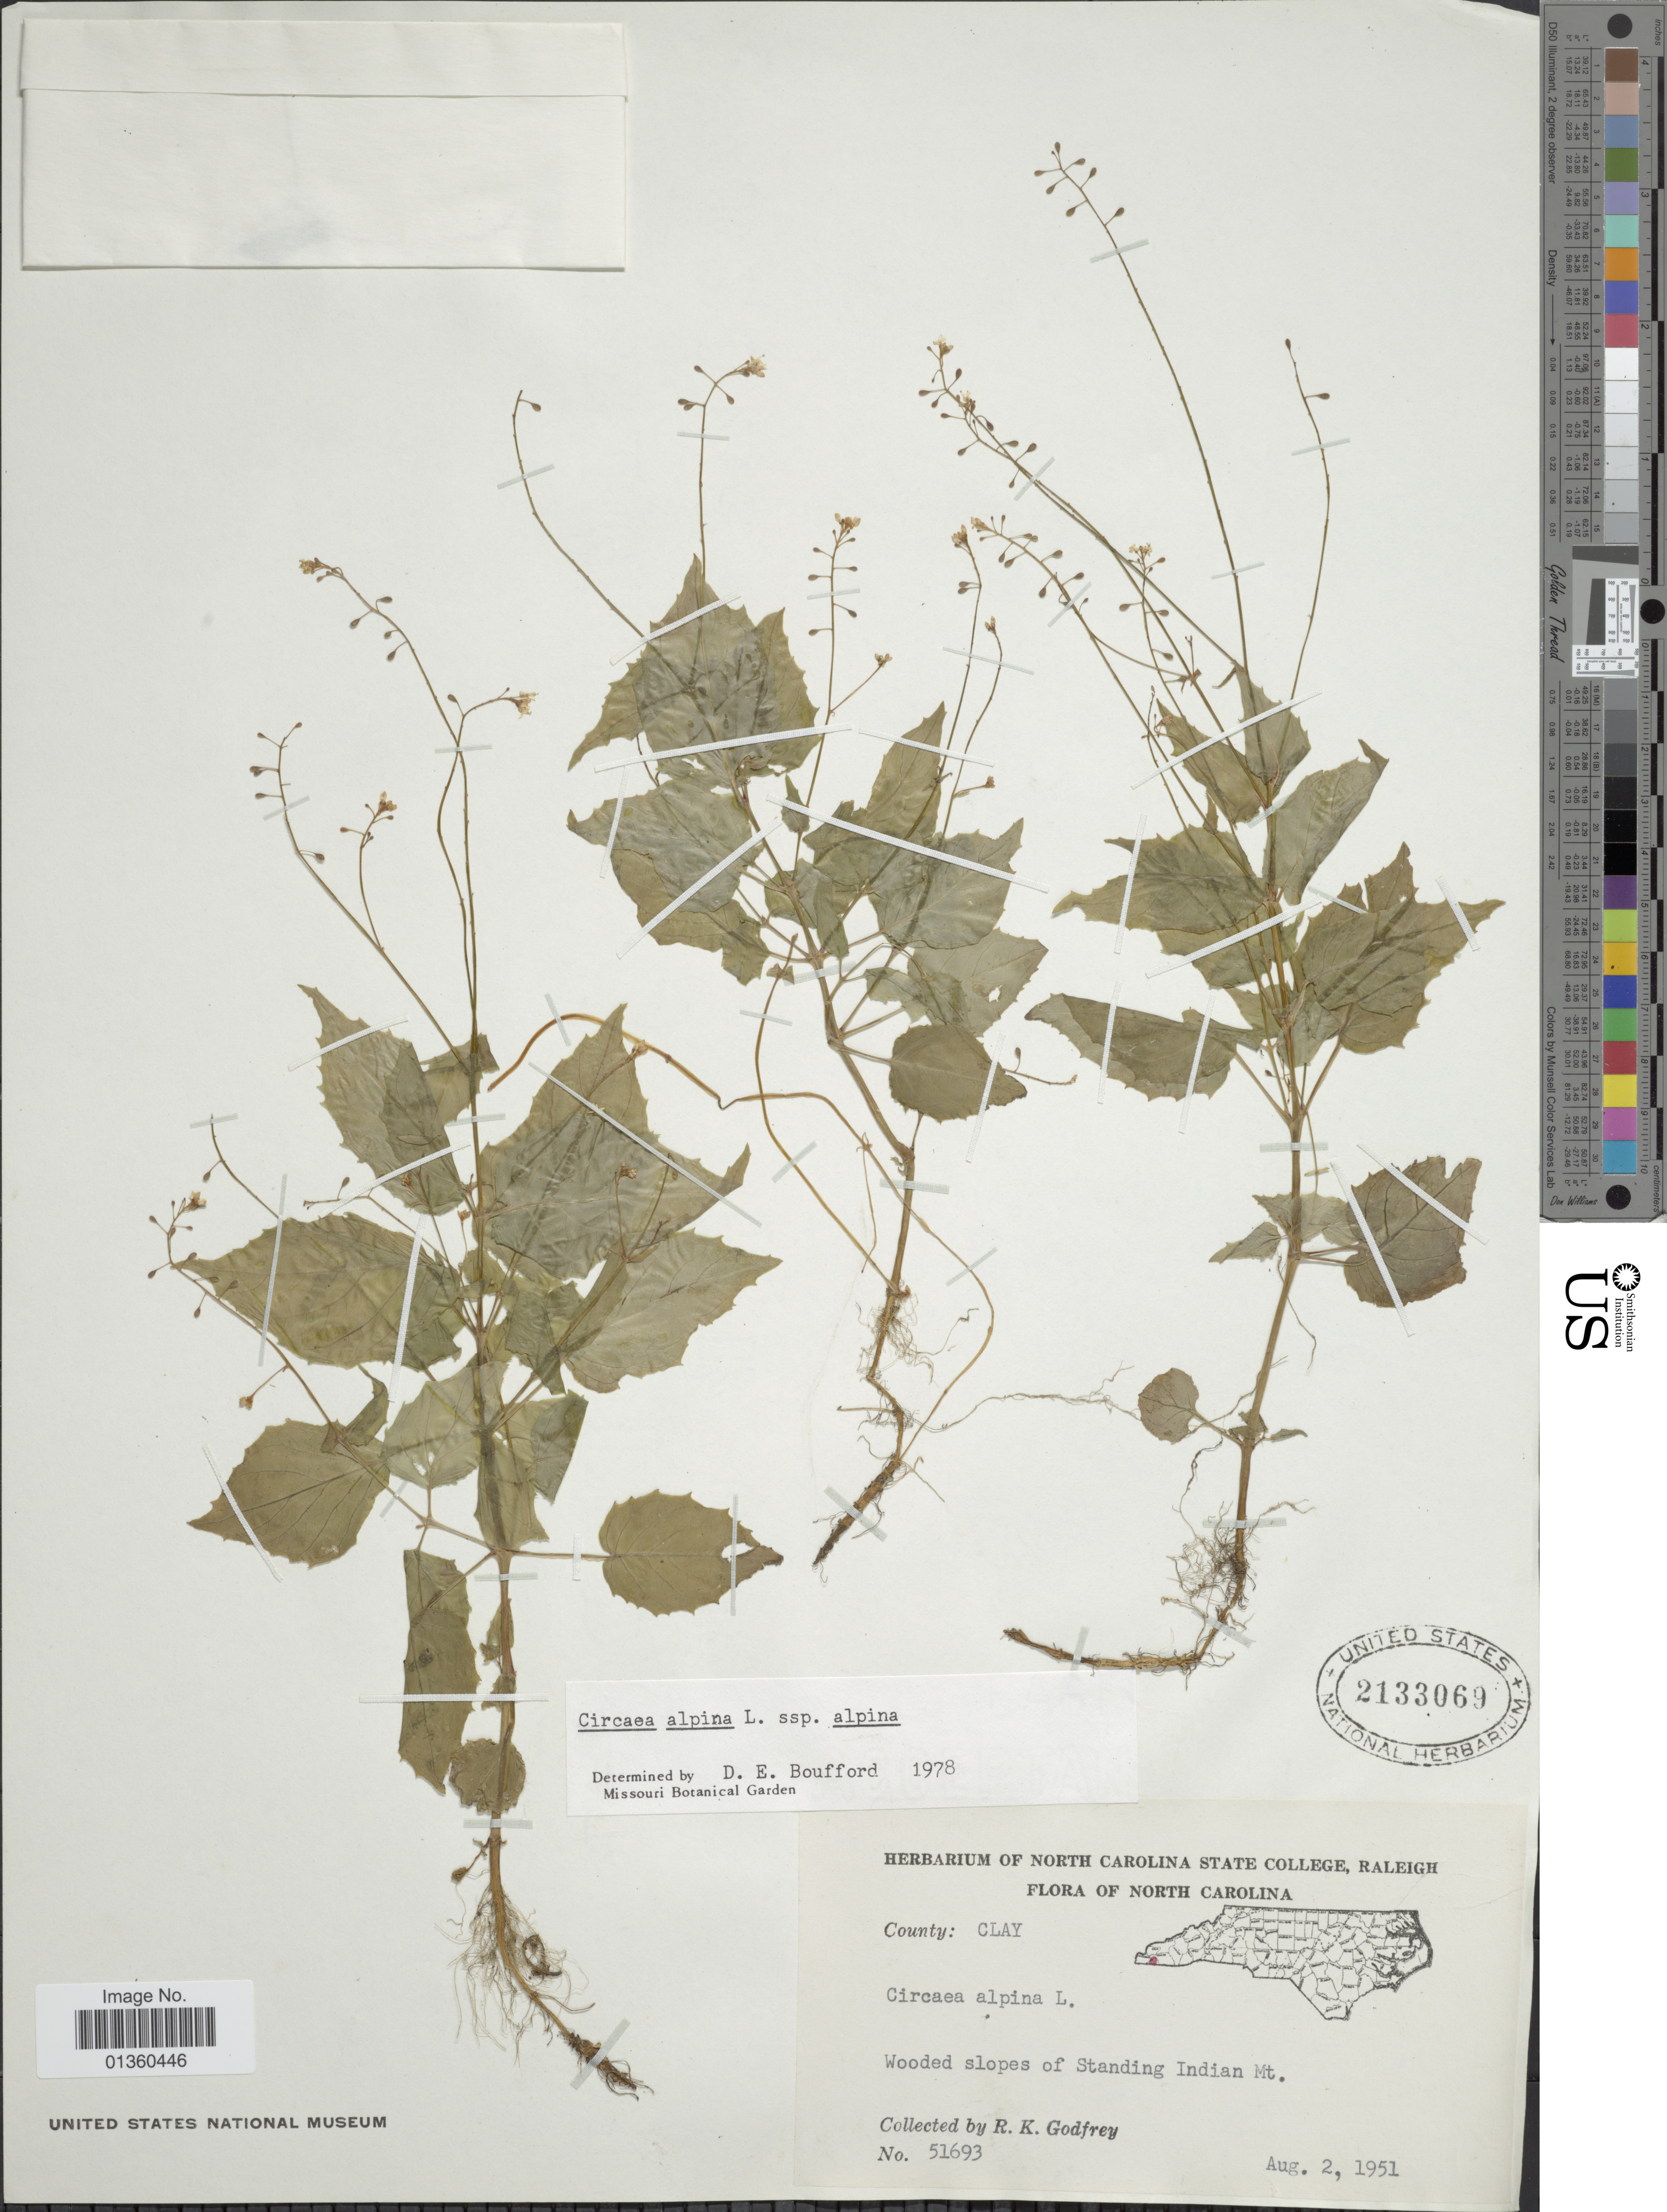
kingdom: Plantae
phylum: Tracheophyta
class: Magnoliopsida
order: Myrtales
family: Onagraceae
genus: Circaea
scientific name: Circaea alpina subsp. alpina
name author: L.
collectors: R. K. Godfrey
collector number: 51693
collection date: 1951-08-02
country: United States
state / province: North Carolina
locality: County: Clay, Wooded slopes of Standing Indian Mt.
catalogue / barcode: US 2133069